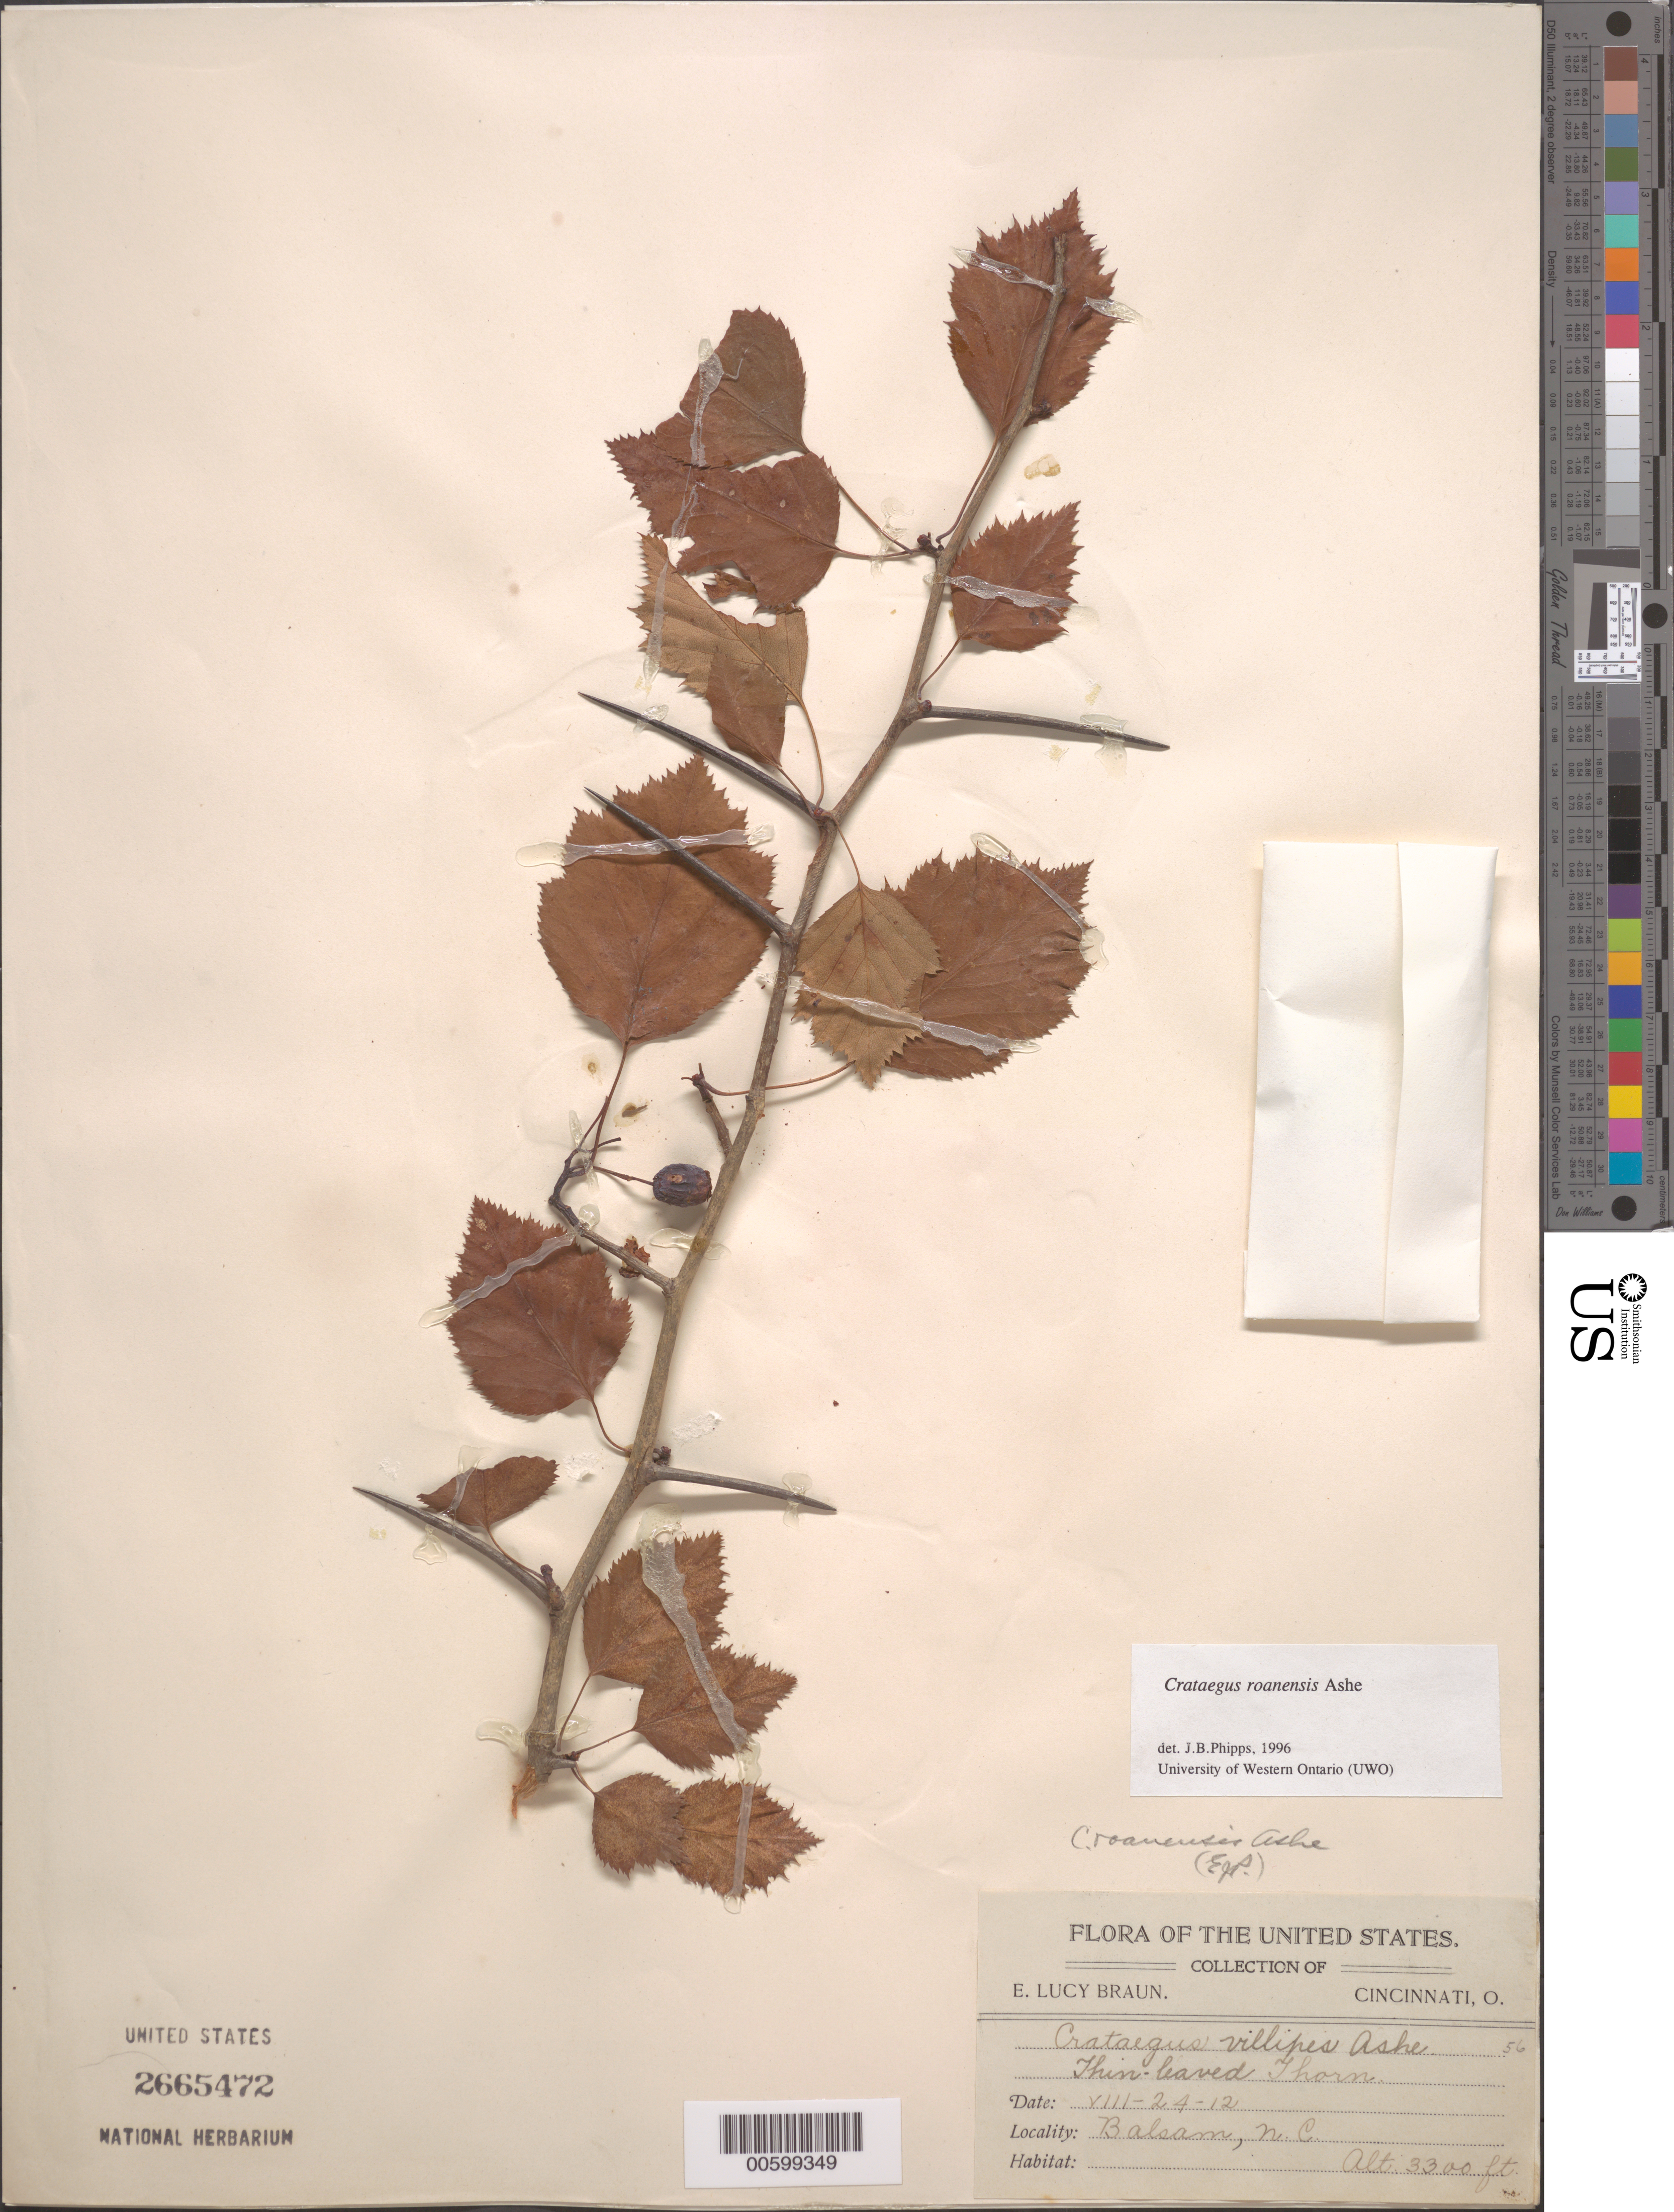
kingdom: Plantae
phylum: Tracheophyta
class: Magnoliopsida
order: Rosales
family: Rosaceae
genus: Crataegus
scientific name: Crataegus macrosperma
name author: Ashe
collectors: E. L. Braun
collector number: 56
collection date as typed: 24 Aug 1912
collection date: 1912-08-24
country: United States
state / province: North Carolina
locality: Balsam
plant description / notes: Common name: Thin-leaved Thorn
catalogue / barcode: US 2665472